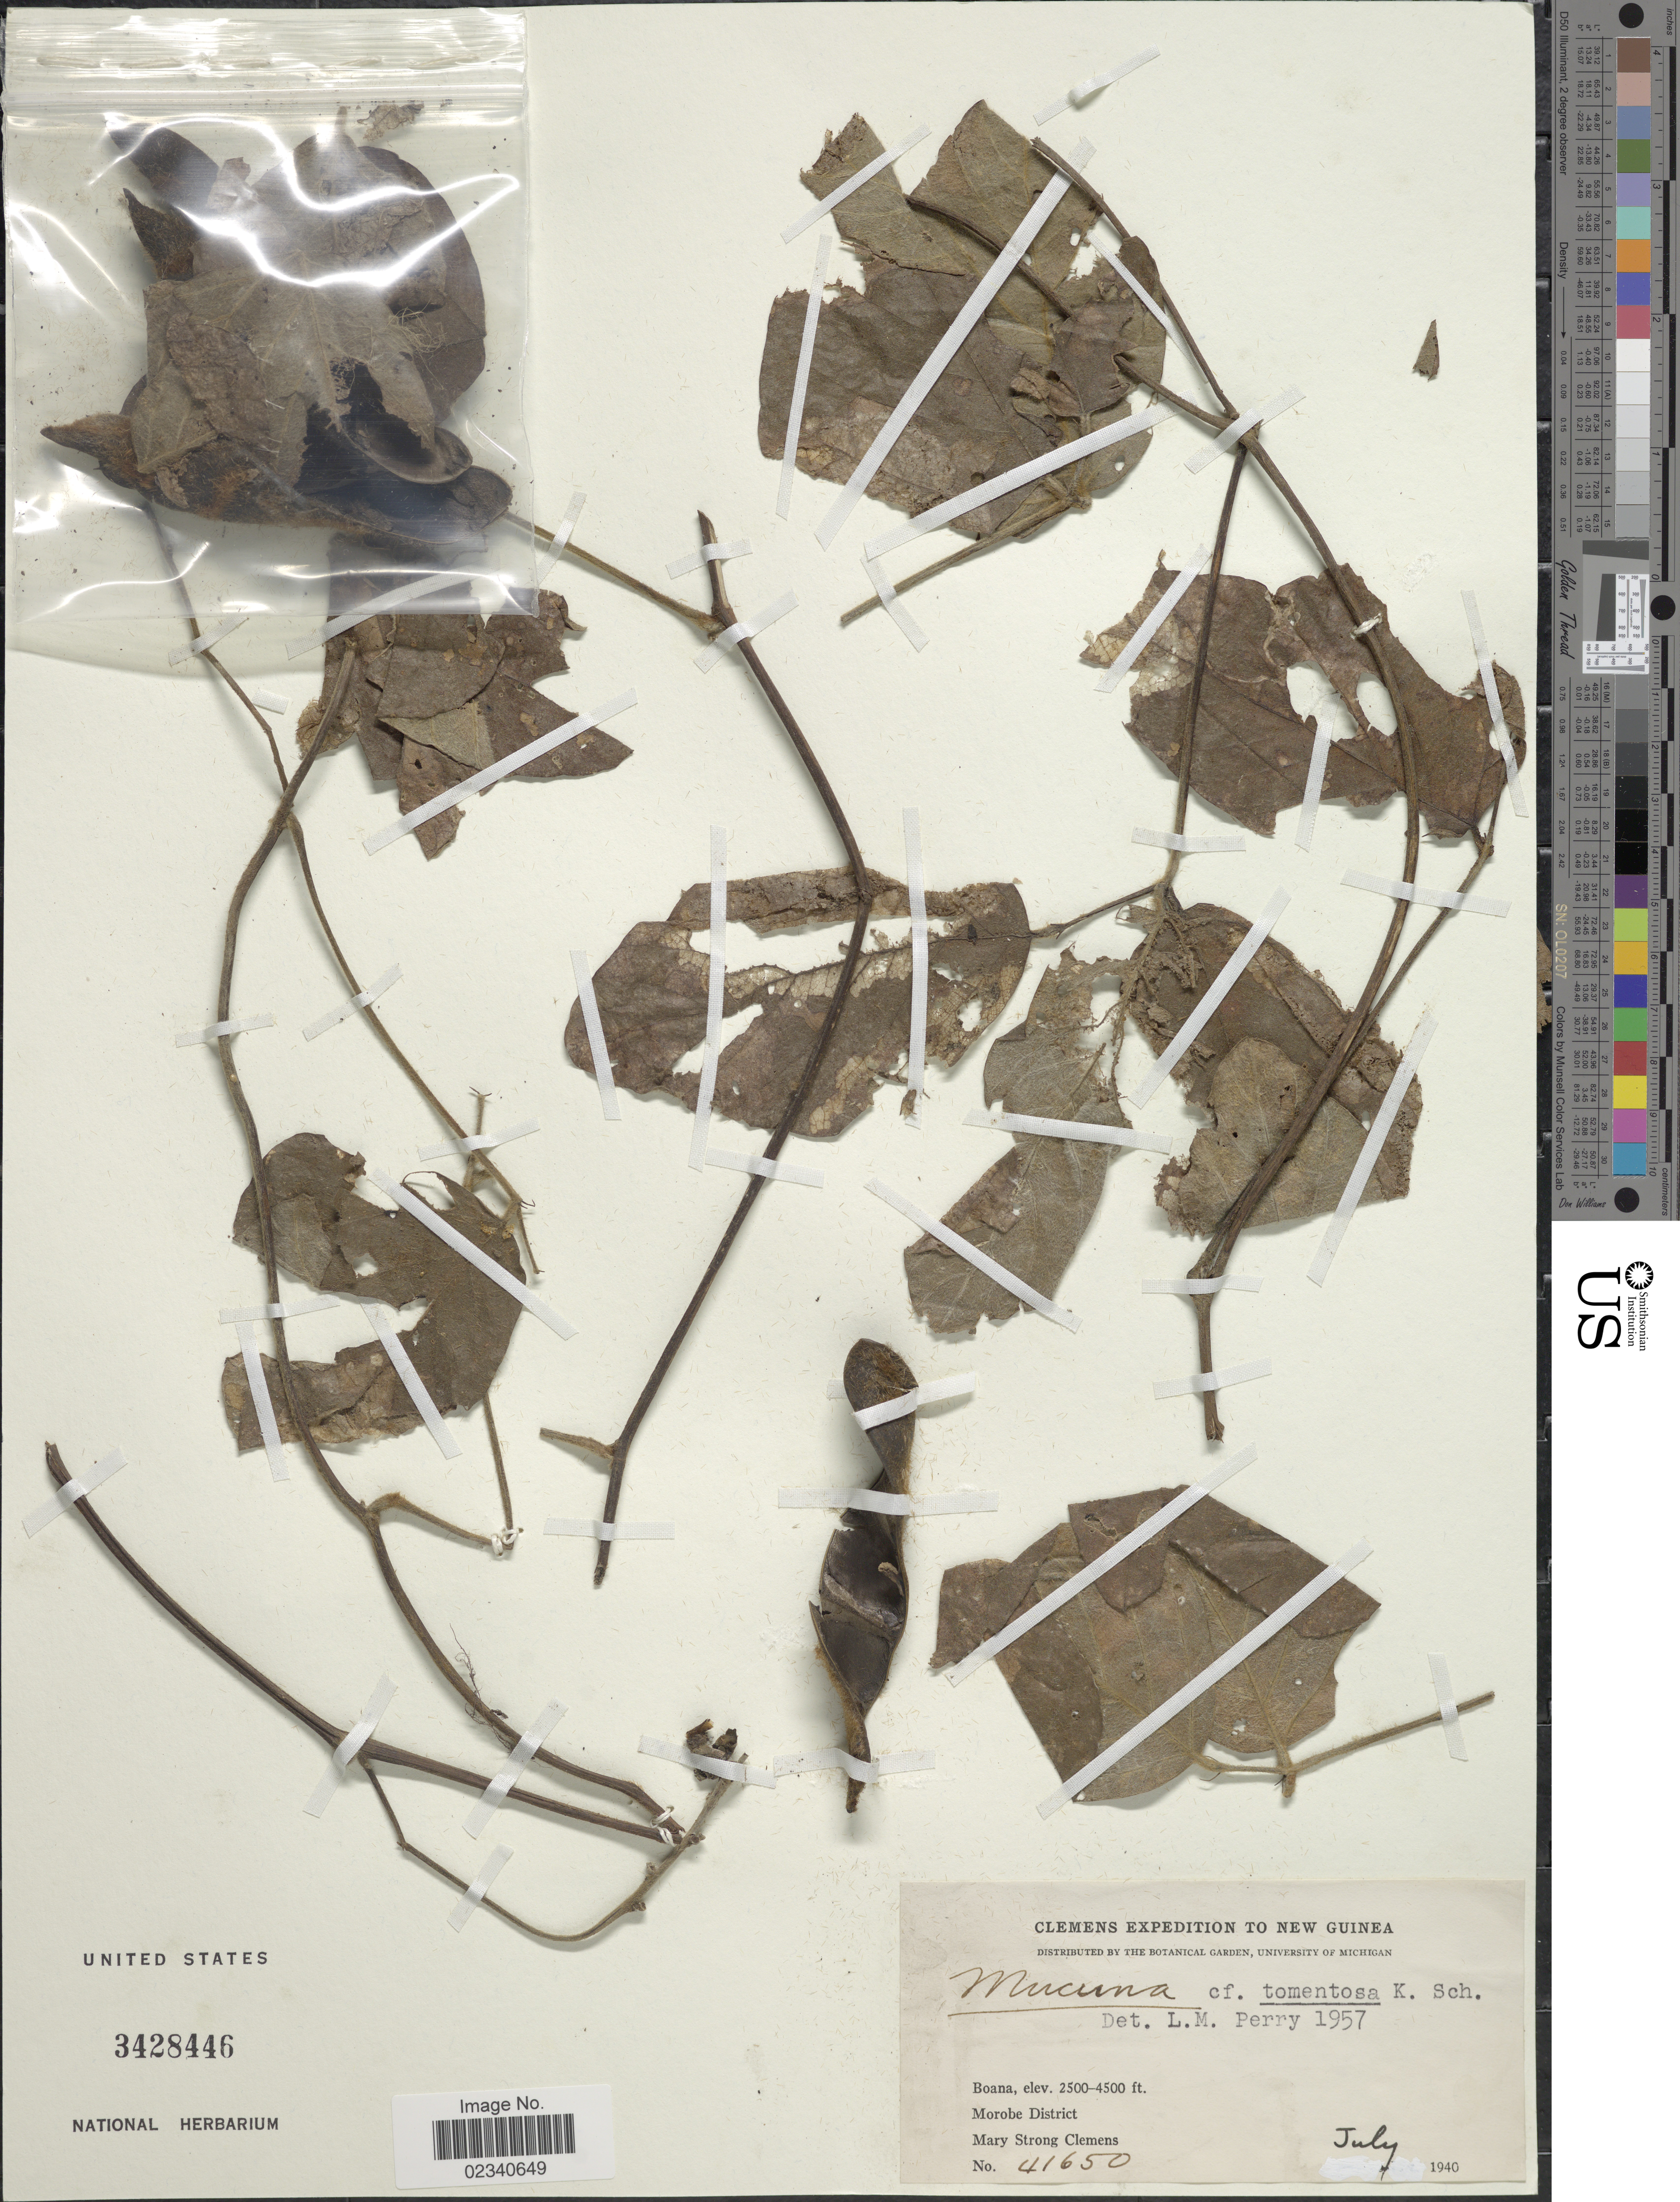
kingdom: Plantae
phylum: Tracheophyta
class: Magnoliopsida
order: Fabales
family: Fabaceae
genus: Mucuna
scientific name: Mucuna tomentosa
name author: K. Schum.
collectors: M. S. Clemens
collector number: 41650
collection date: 1940-07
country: Papua New Guinea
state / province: Morobe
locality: New Guinea. Boana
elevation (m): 762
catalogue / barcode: US 3428446